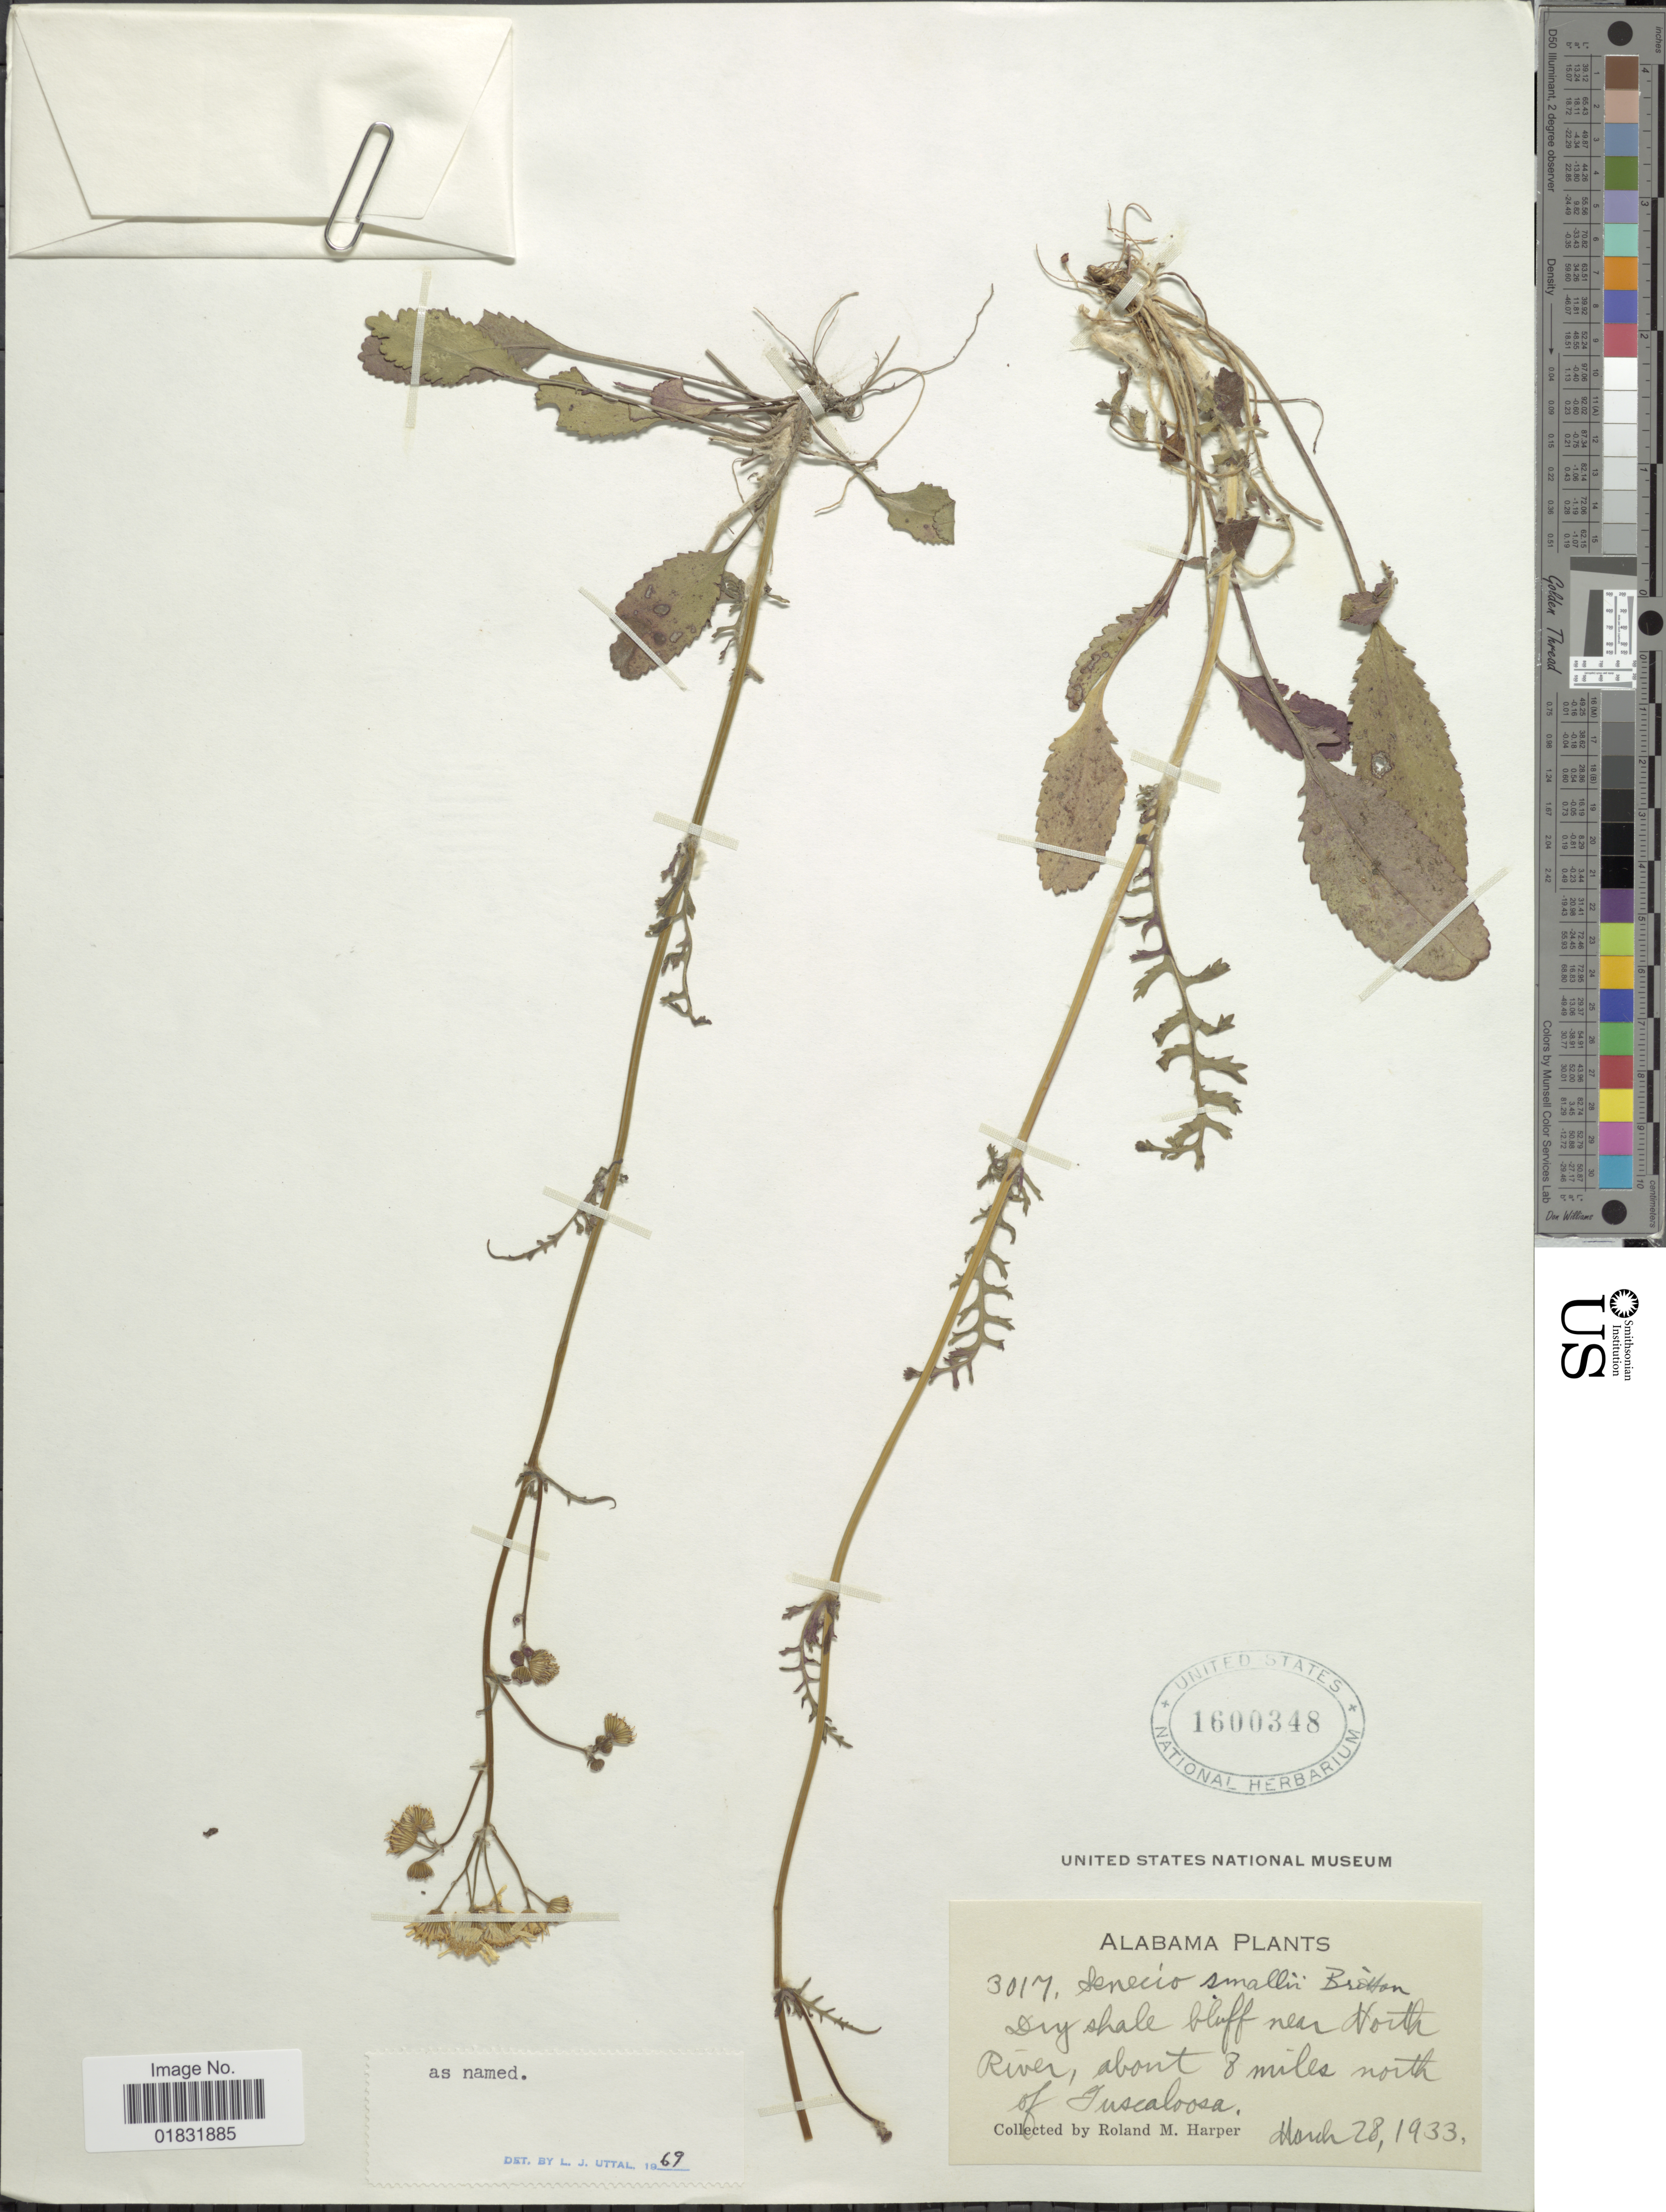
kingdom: Plantae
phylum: Tracheophyta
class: Magnoliopsida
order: Asterales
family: Asteraceae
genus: Packera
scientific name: Packera smallii Britton comb ined.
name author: Britton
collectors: R. M. Harper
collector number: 3017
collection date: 1933-03-28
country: United States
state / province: Alabama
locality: Dry shale bluff near North River, about 3 miles north of Tuscaloosa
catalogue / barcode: US 1600348